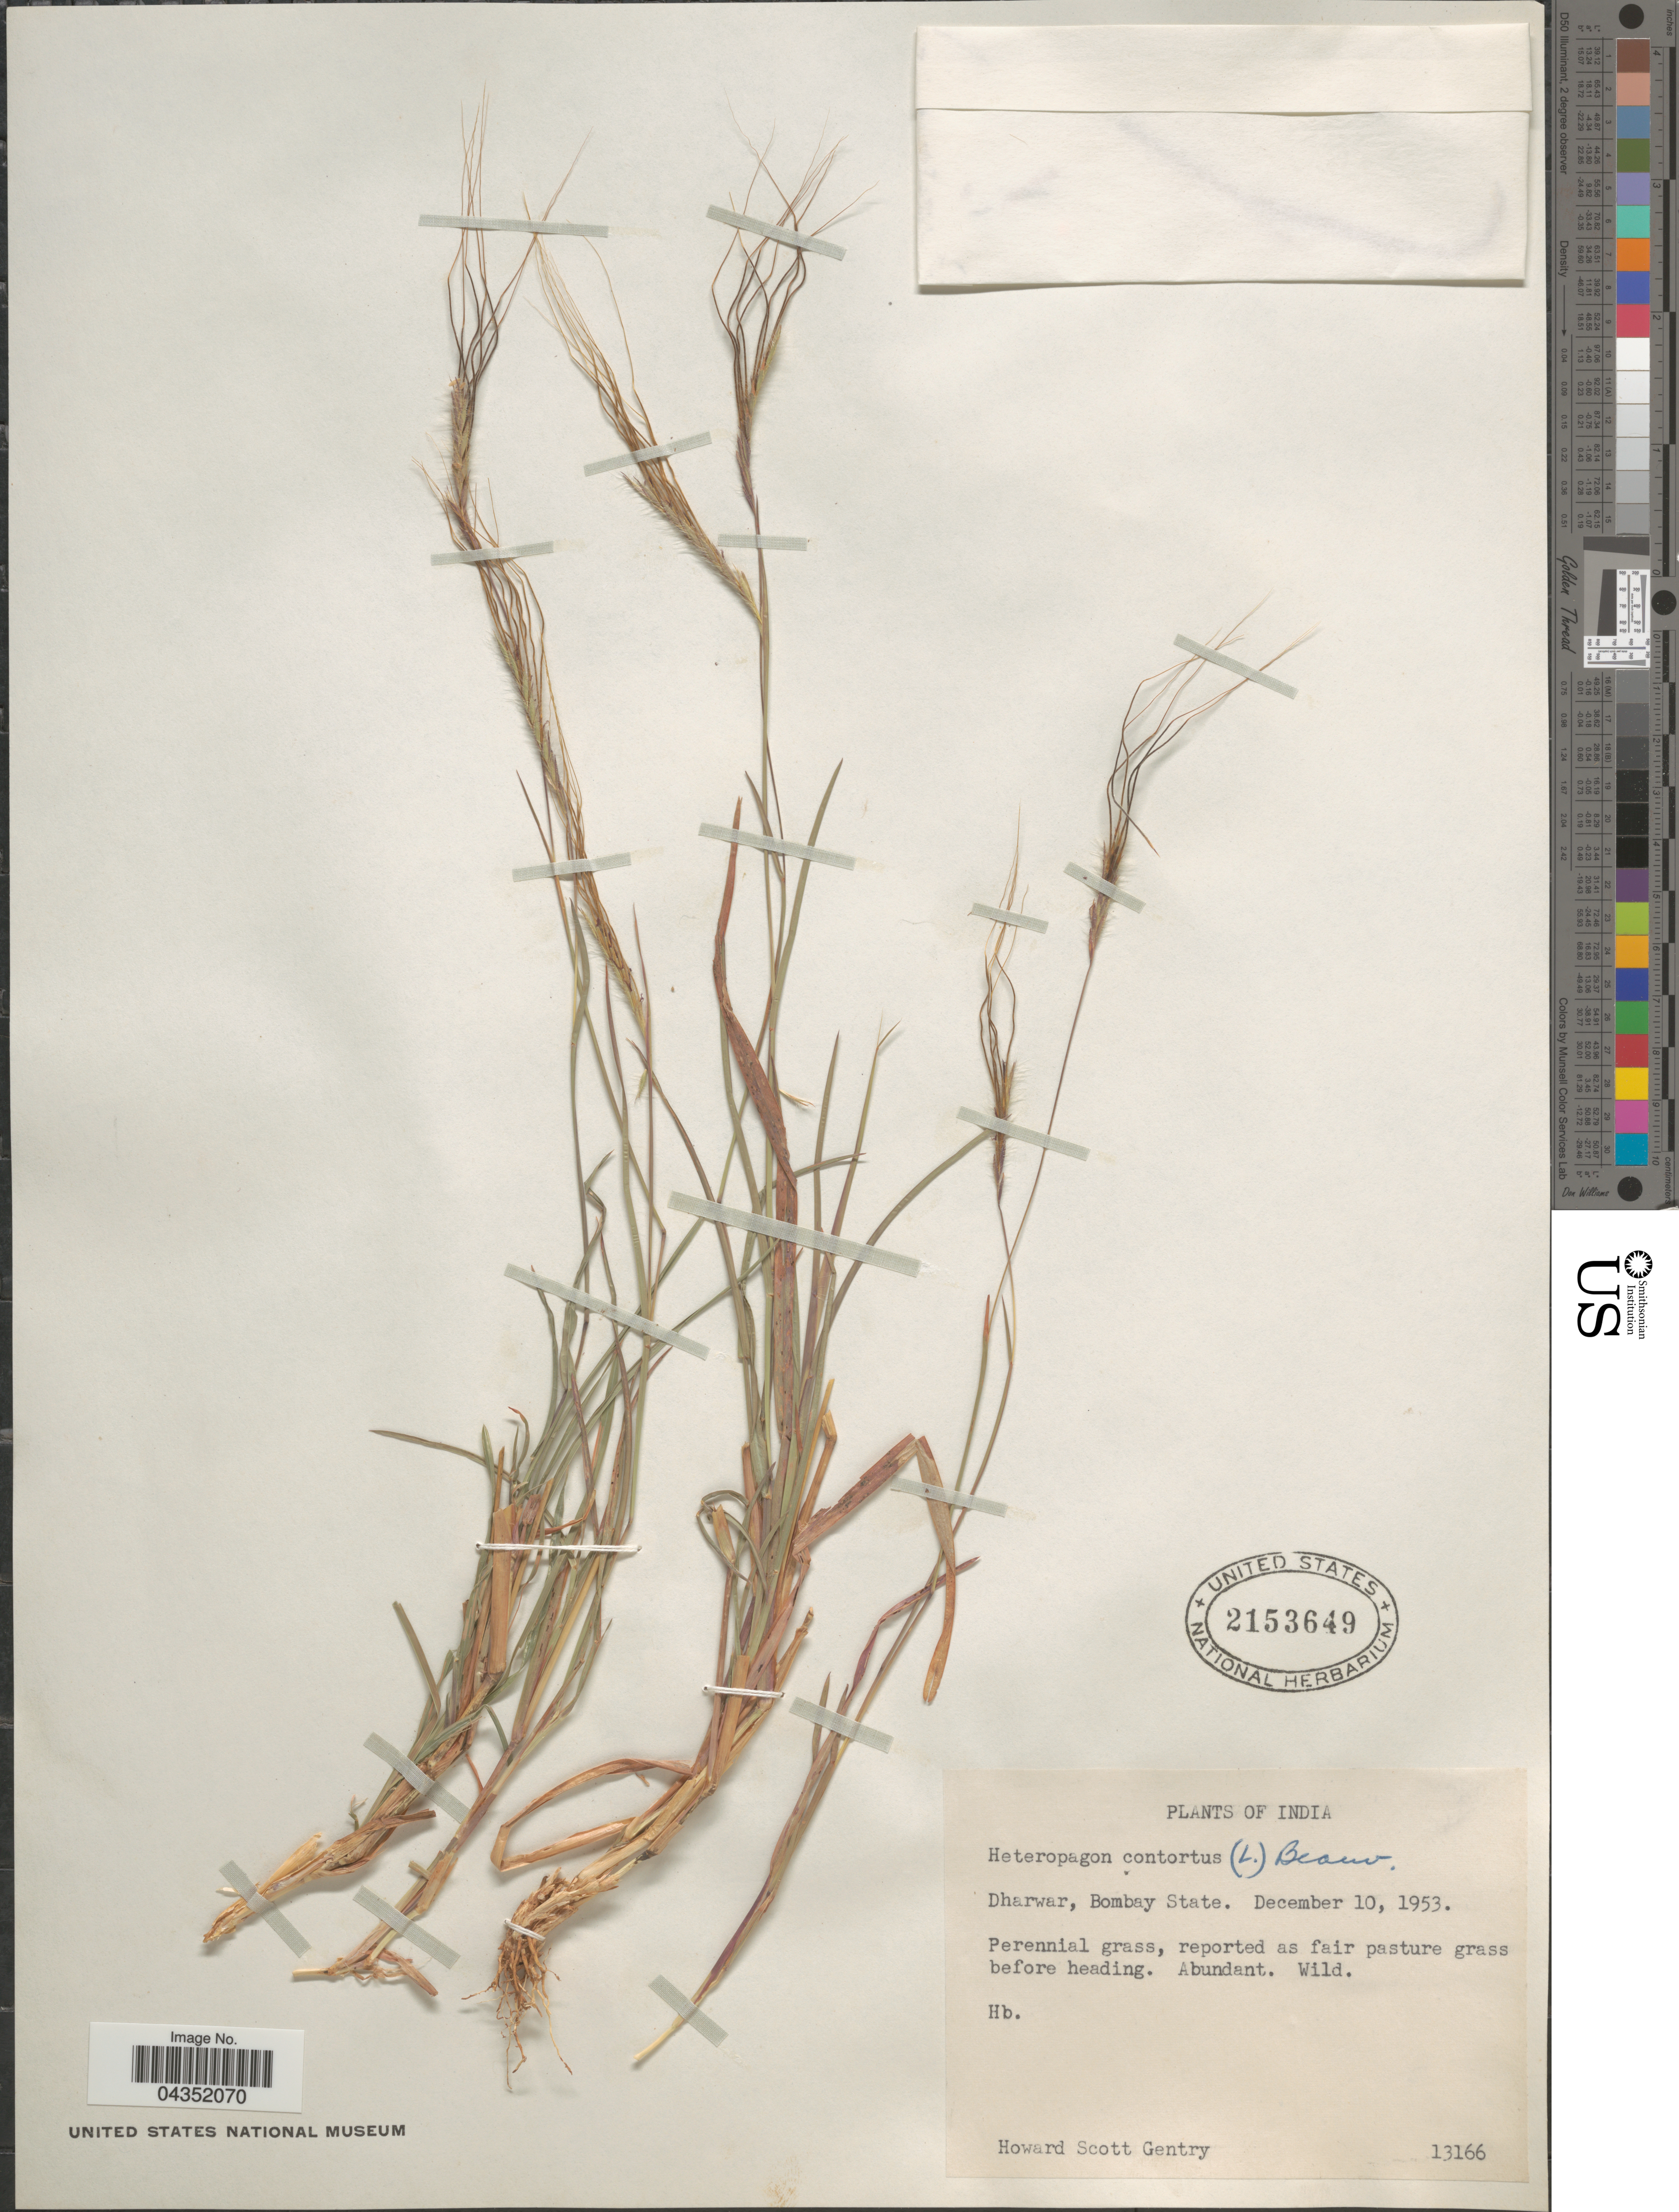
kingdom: Plantae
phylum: Tracheophyta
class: Liliopsida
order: Poales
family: Poaceae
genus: Heteropogon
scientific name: Heteropogon contortus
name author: (L.) P. Beauv. ex Roem. & Schult.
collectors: H. S. Gentry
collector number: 13166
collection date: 1953-12-10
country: India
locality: Dharwar, Bombay State.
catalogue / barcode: US 2153649